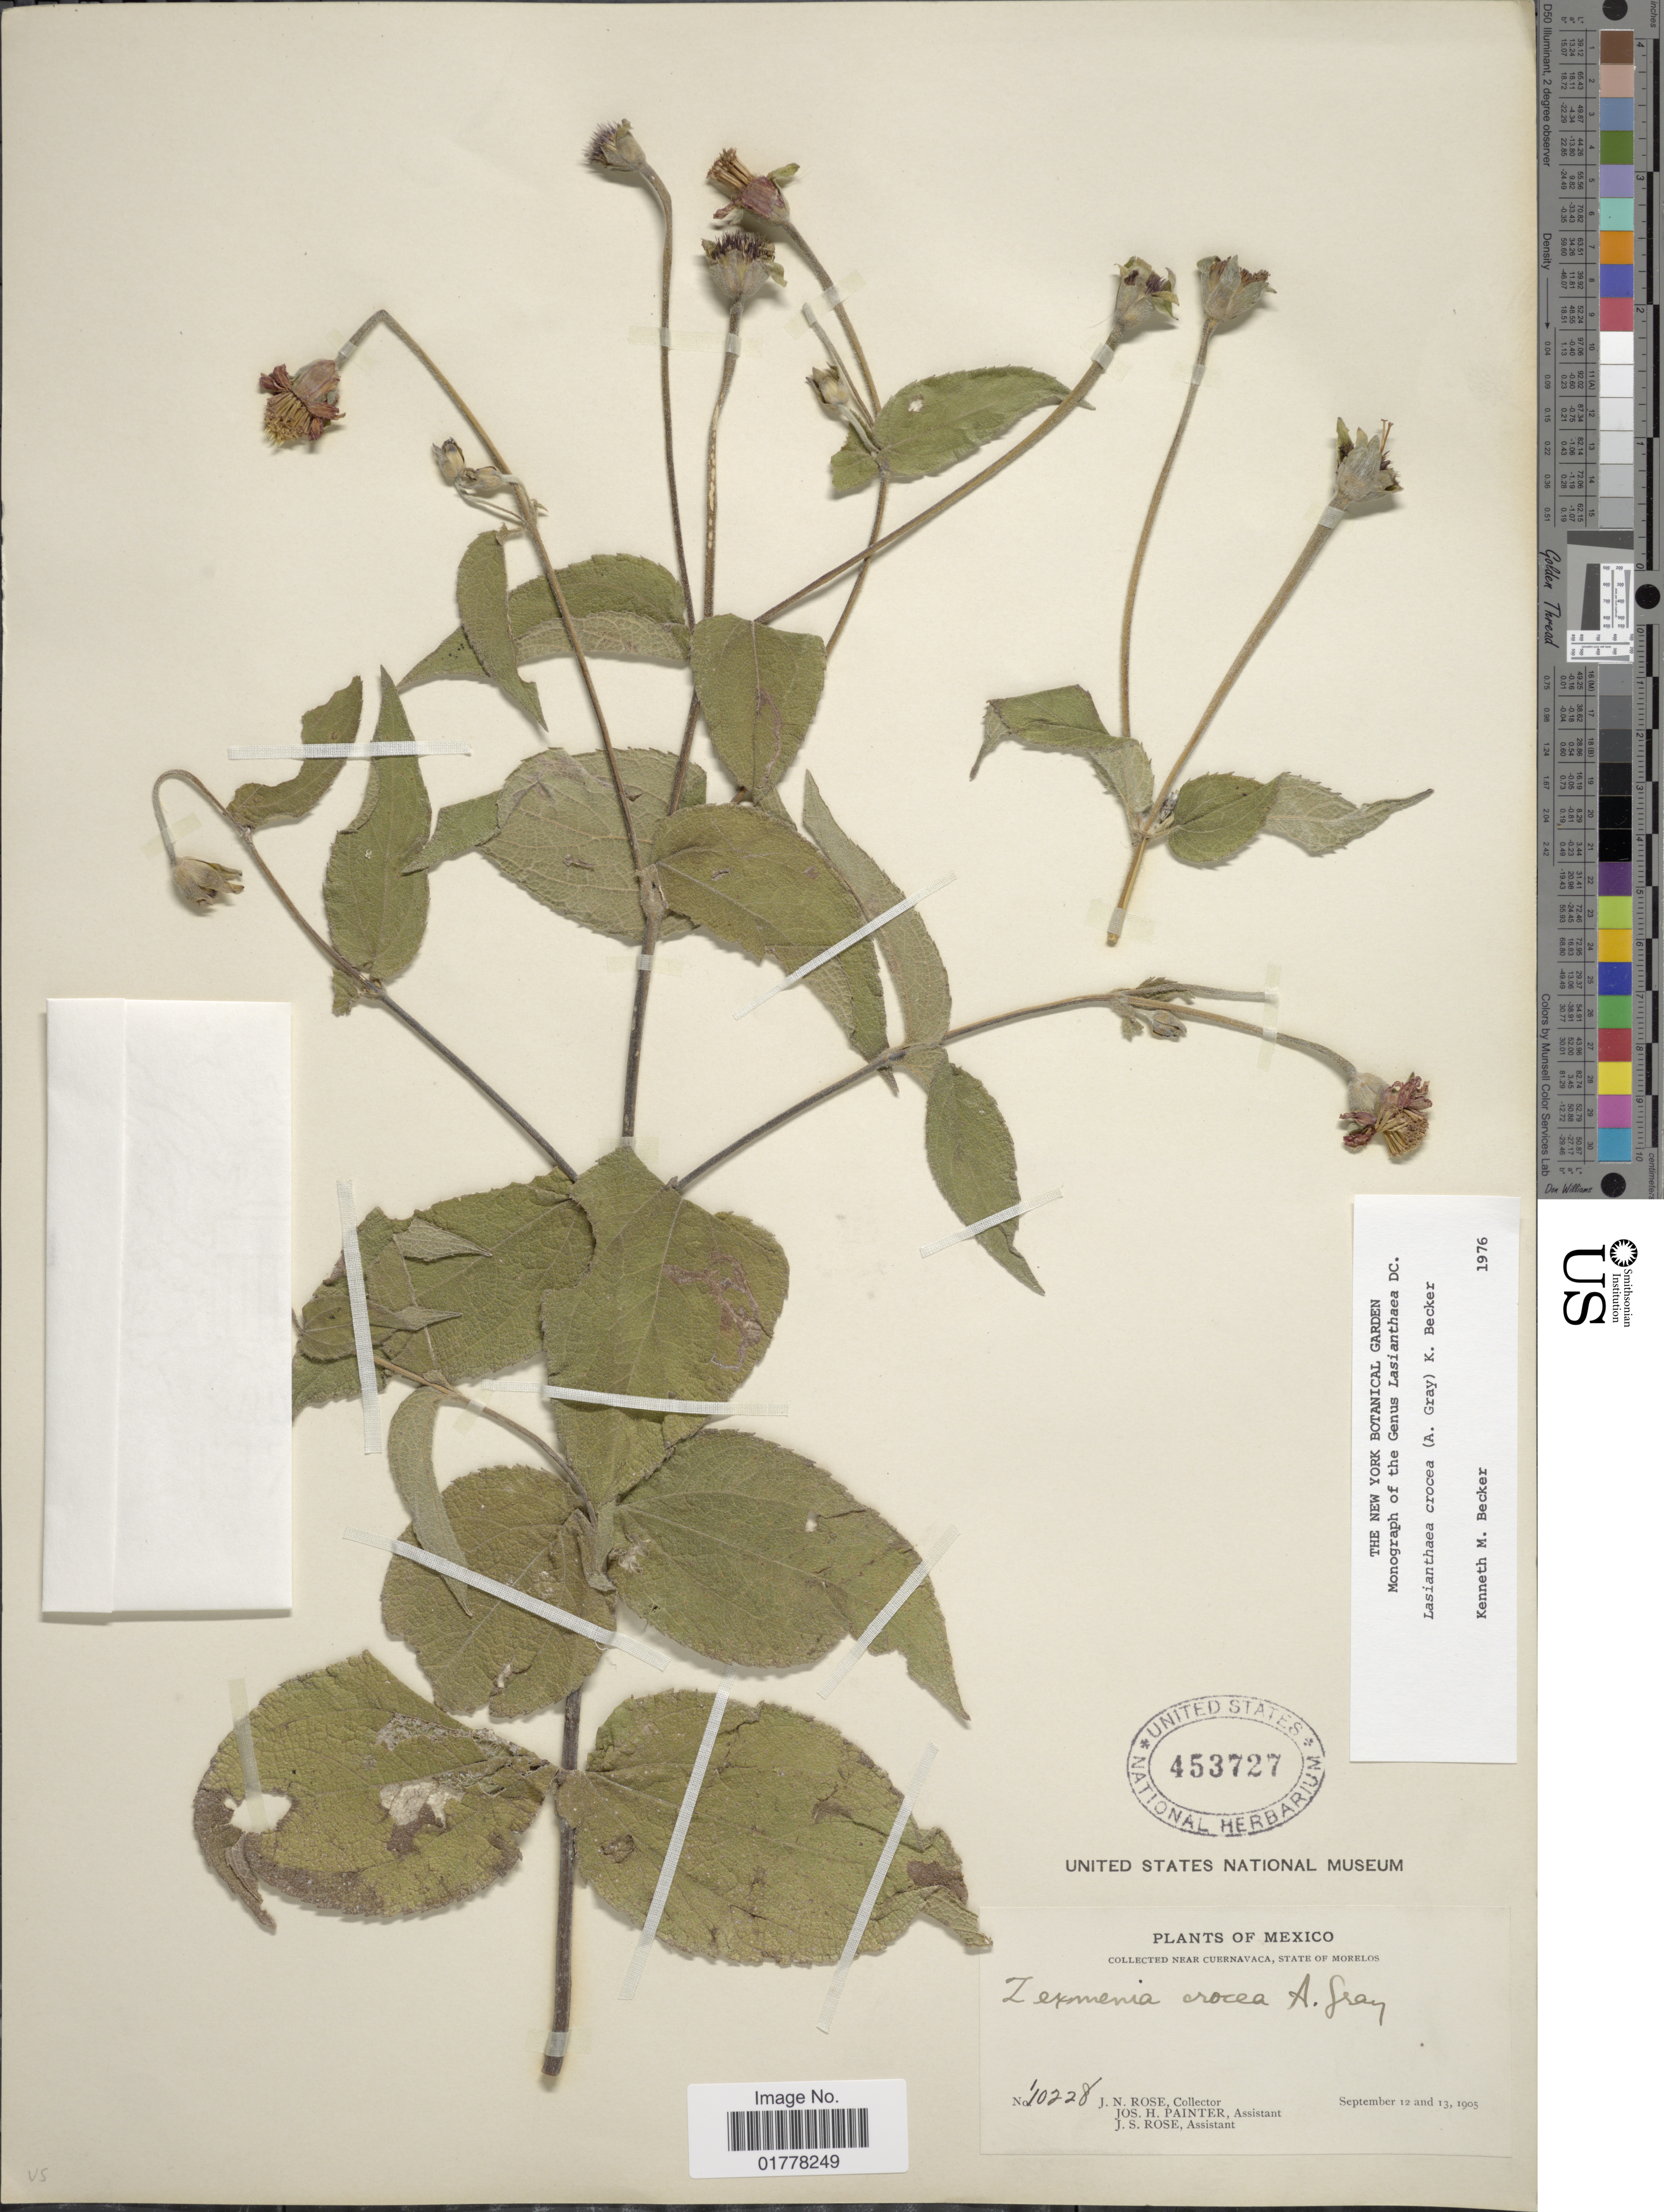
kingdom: Plantae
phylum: Tracheophyta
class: Magnoliopsida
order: Asterales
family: Asteraceae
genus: Lasianthaea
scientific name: Lasianthaea crocea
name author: (A. Gray) K.M. Becker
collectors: J. N. Rose, J. H. Painter & J. S. Rose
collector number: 10228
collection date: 1905-09-12/1905-09-13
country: Mexico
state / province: Morelos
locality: Near Cuernavaca, State of Morelos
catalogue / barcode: US 453727